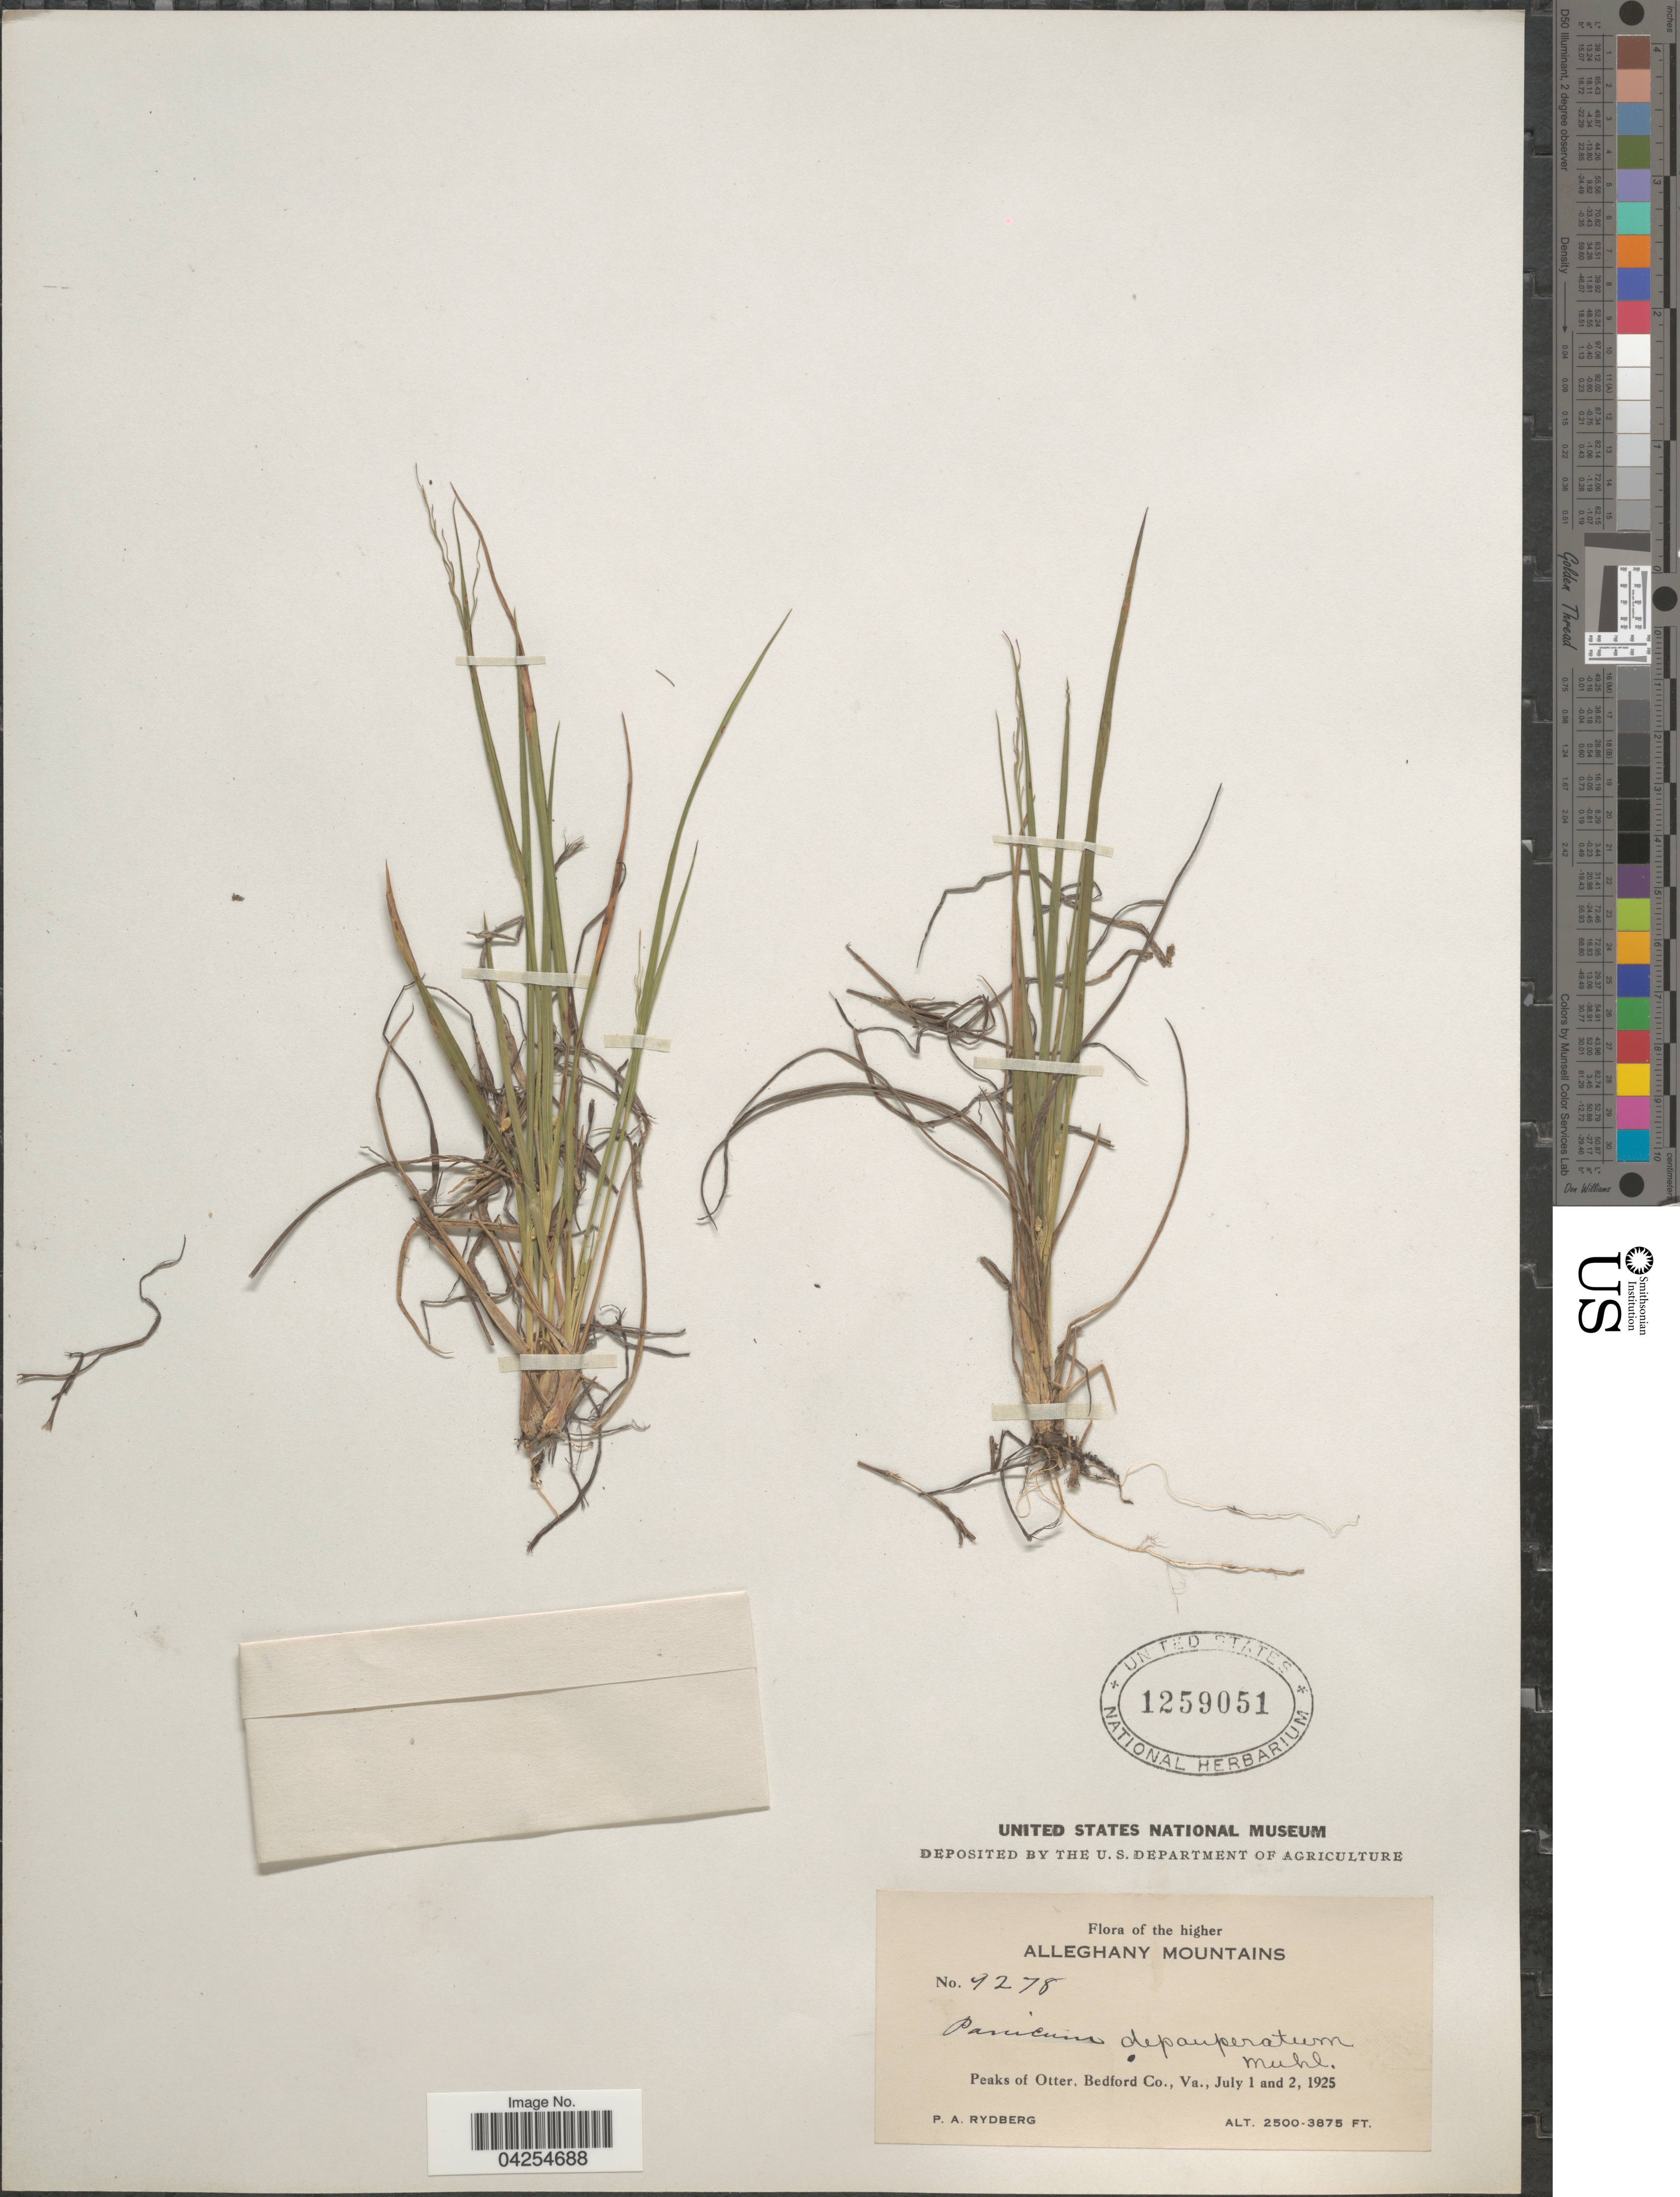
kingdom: Plantae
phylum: Tracheophyta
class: Liliopsida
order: Poales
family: Poaceae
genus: Dichanthelium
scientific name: Dichanthelium depauperatum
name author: (Muhl.) Gould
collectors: P. A. Rydberg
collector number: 9278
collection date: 1925-07-01/1925-07-02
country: United States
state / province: Virginia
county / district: Bedford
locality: The higher Alleghany Mountains. Peaks of Otter, Bedford Co.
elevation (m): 762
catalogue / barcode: US 1259051